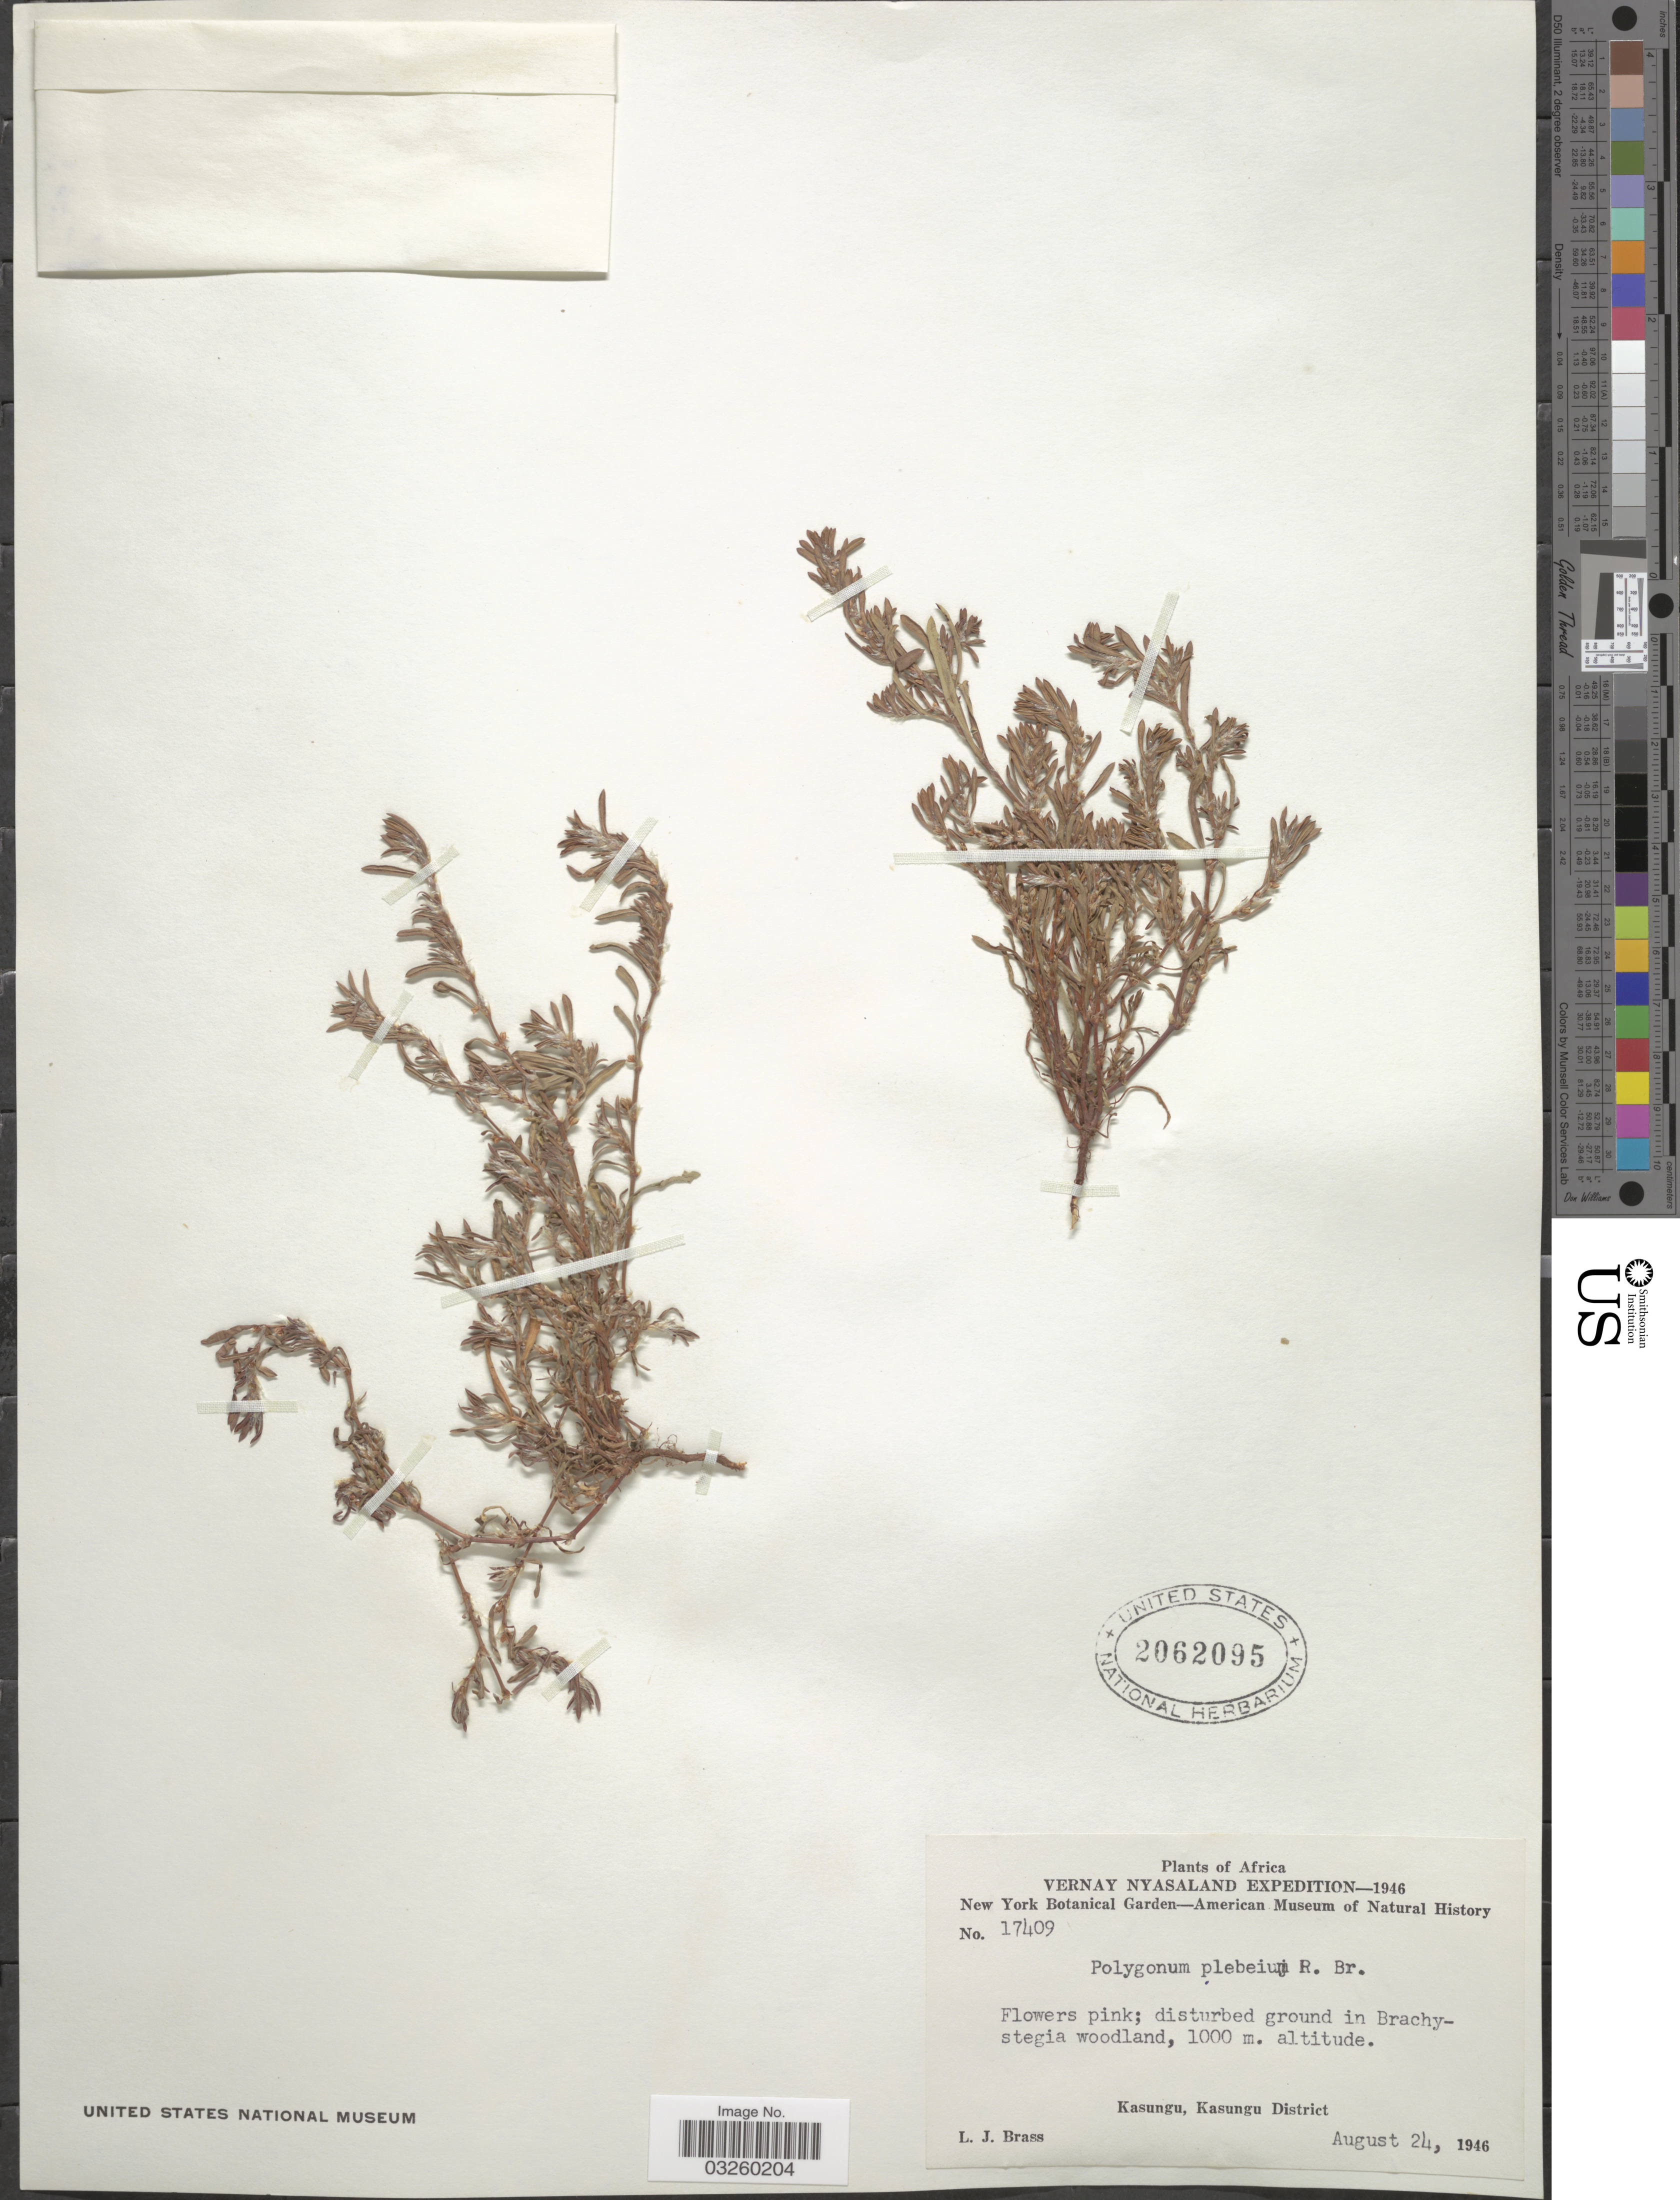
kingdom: Plantae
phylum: Tracheophyta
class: Magnoliopsida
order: Caryophyllales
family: Polygonaceae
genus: Polygonum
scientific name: Polygonum plebeium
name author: R. Br.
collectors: L. J. Brass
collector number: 17409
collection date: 1946-08-24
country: Malawi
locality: Vernay Nyasaland. Kasungu, Kasungu District.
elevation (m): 1000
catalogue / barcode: US 2062095